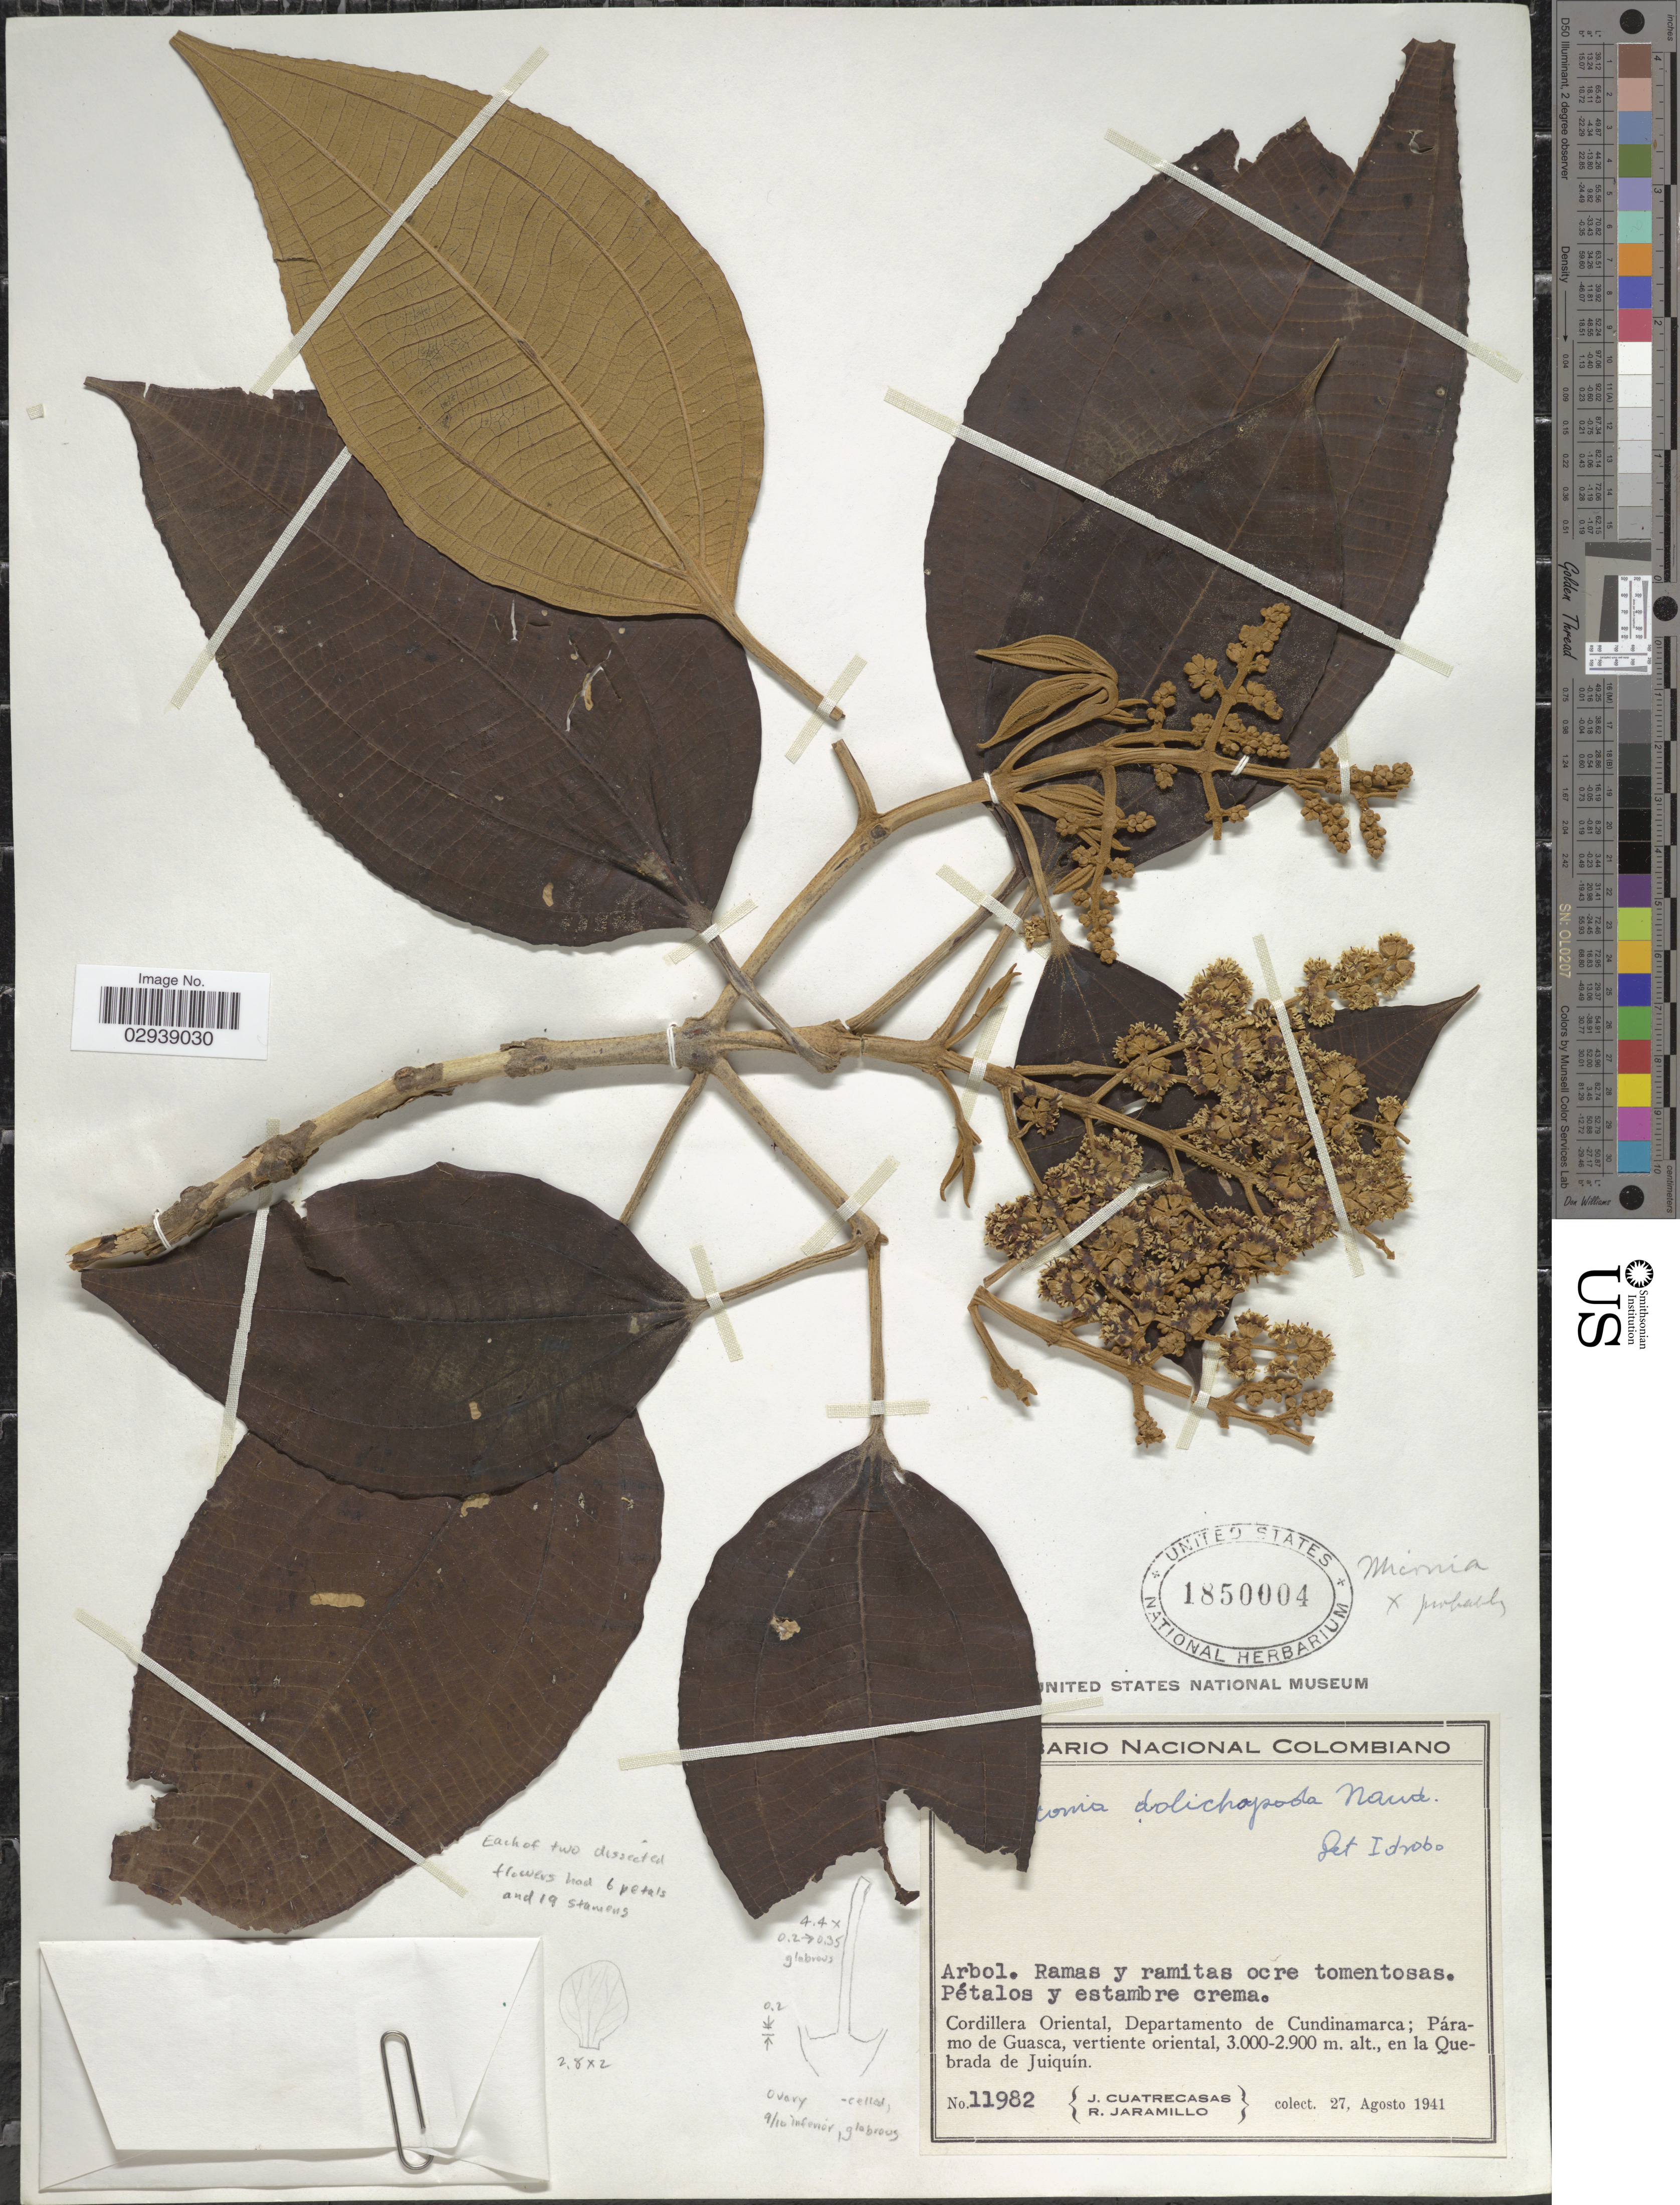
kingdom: Plantae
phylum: Tracheophyta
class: Magnoliopsida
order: Myrtales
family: Melastomataceae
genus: Miconia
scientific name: Miconia dolichopoda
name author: Naudin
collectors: J. Cuatrecasas & R. Jaramillo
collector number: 11982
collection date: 1941-08-27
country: Colombia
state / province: Cundinamarca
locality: Cordillera Oriental, Departamento de Cundinamarca; Parámo de Guasca, vertiente oriental, en la Quebrada de Juiquín.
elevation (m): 2900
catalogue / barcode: US 1850004